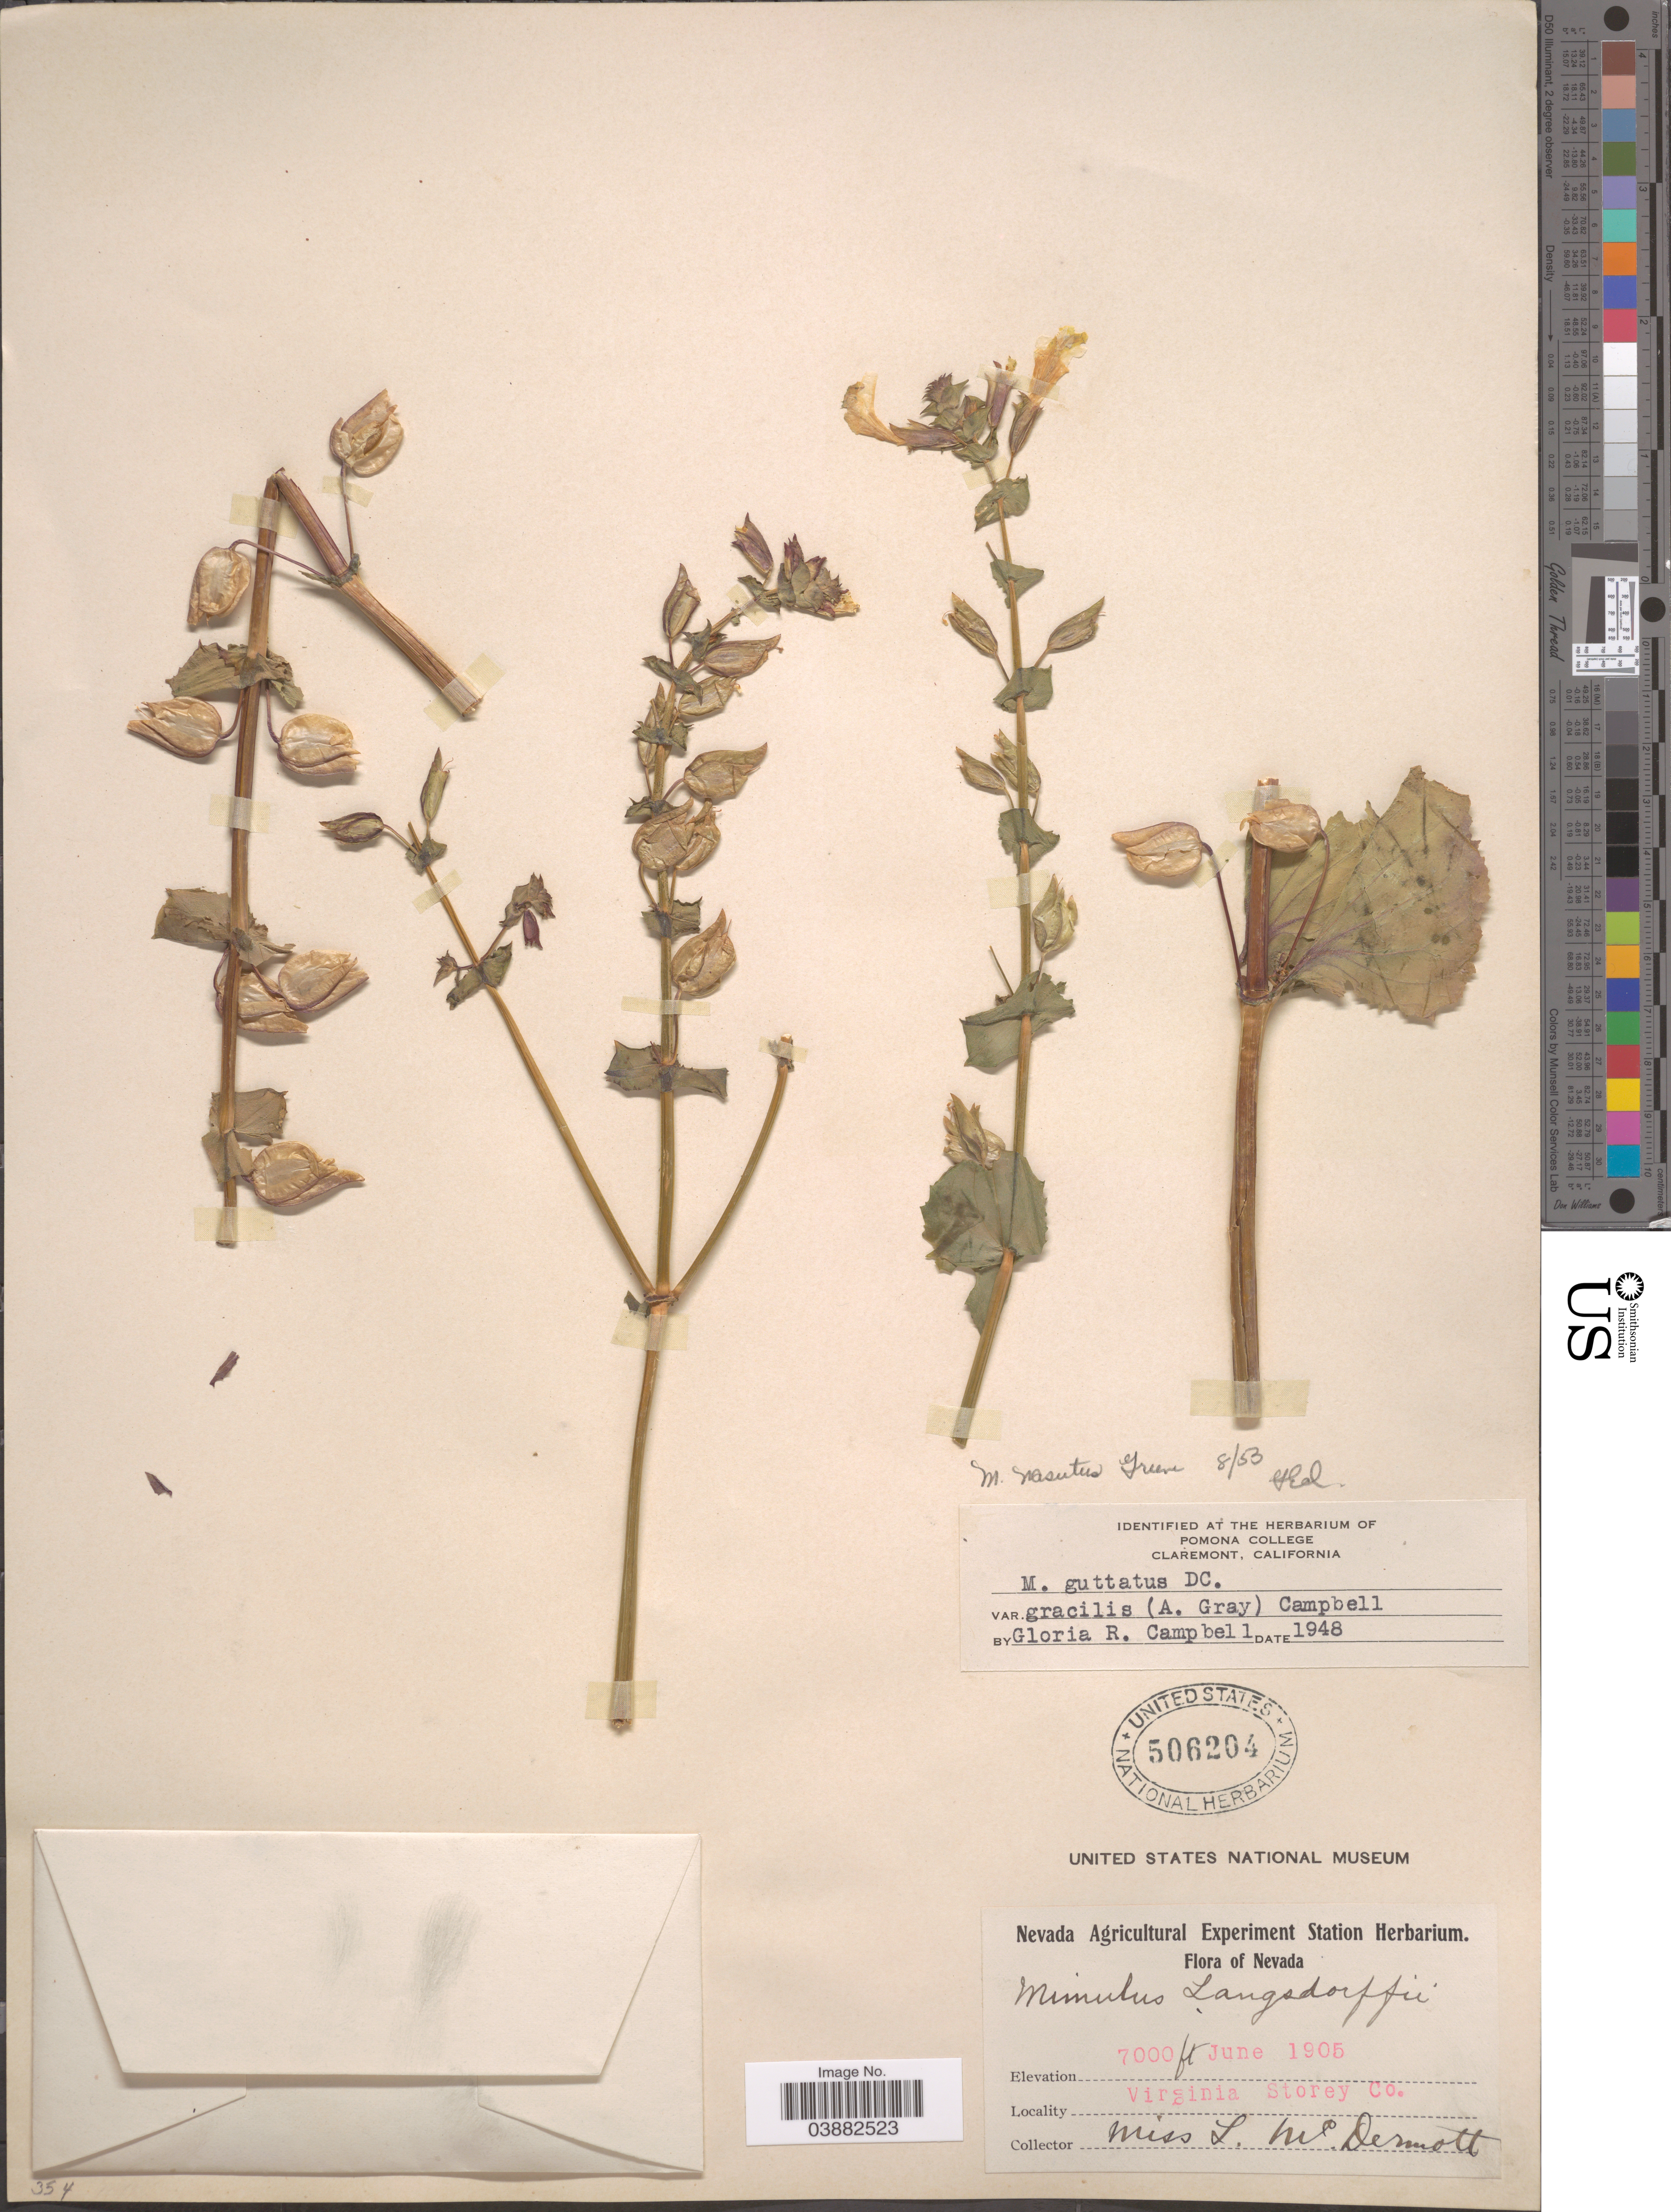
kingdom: Plantae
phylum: Tracheophyta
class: Magnoliopsida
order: Lamiales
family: Phrymaceae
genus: Mimulus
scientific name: Mimulus nasutus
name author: Greene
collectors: L. Dermott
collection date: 1905-06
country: United States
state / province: Nevada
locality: Virginia Storey Co.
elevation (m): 2134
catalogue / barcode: US 506204